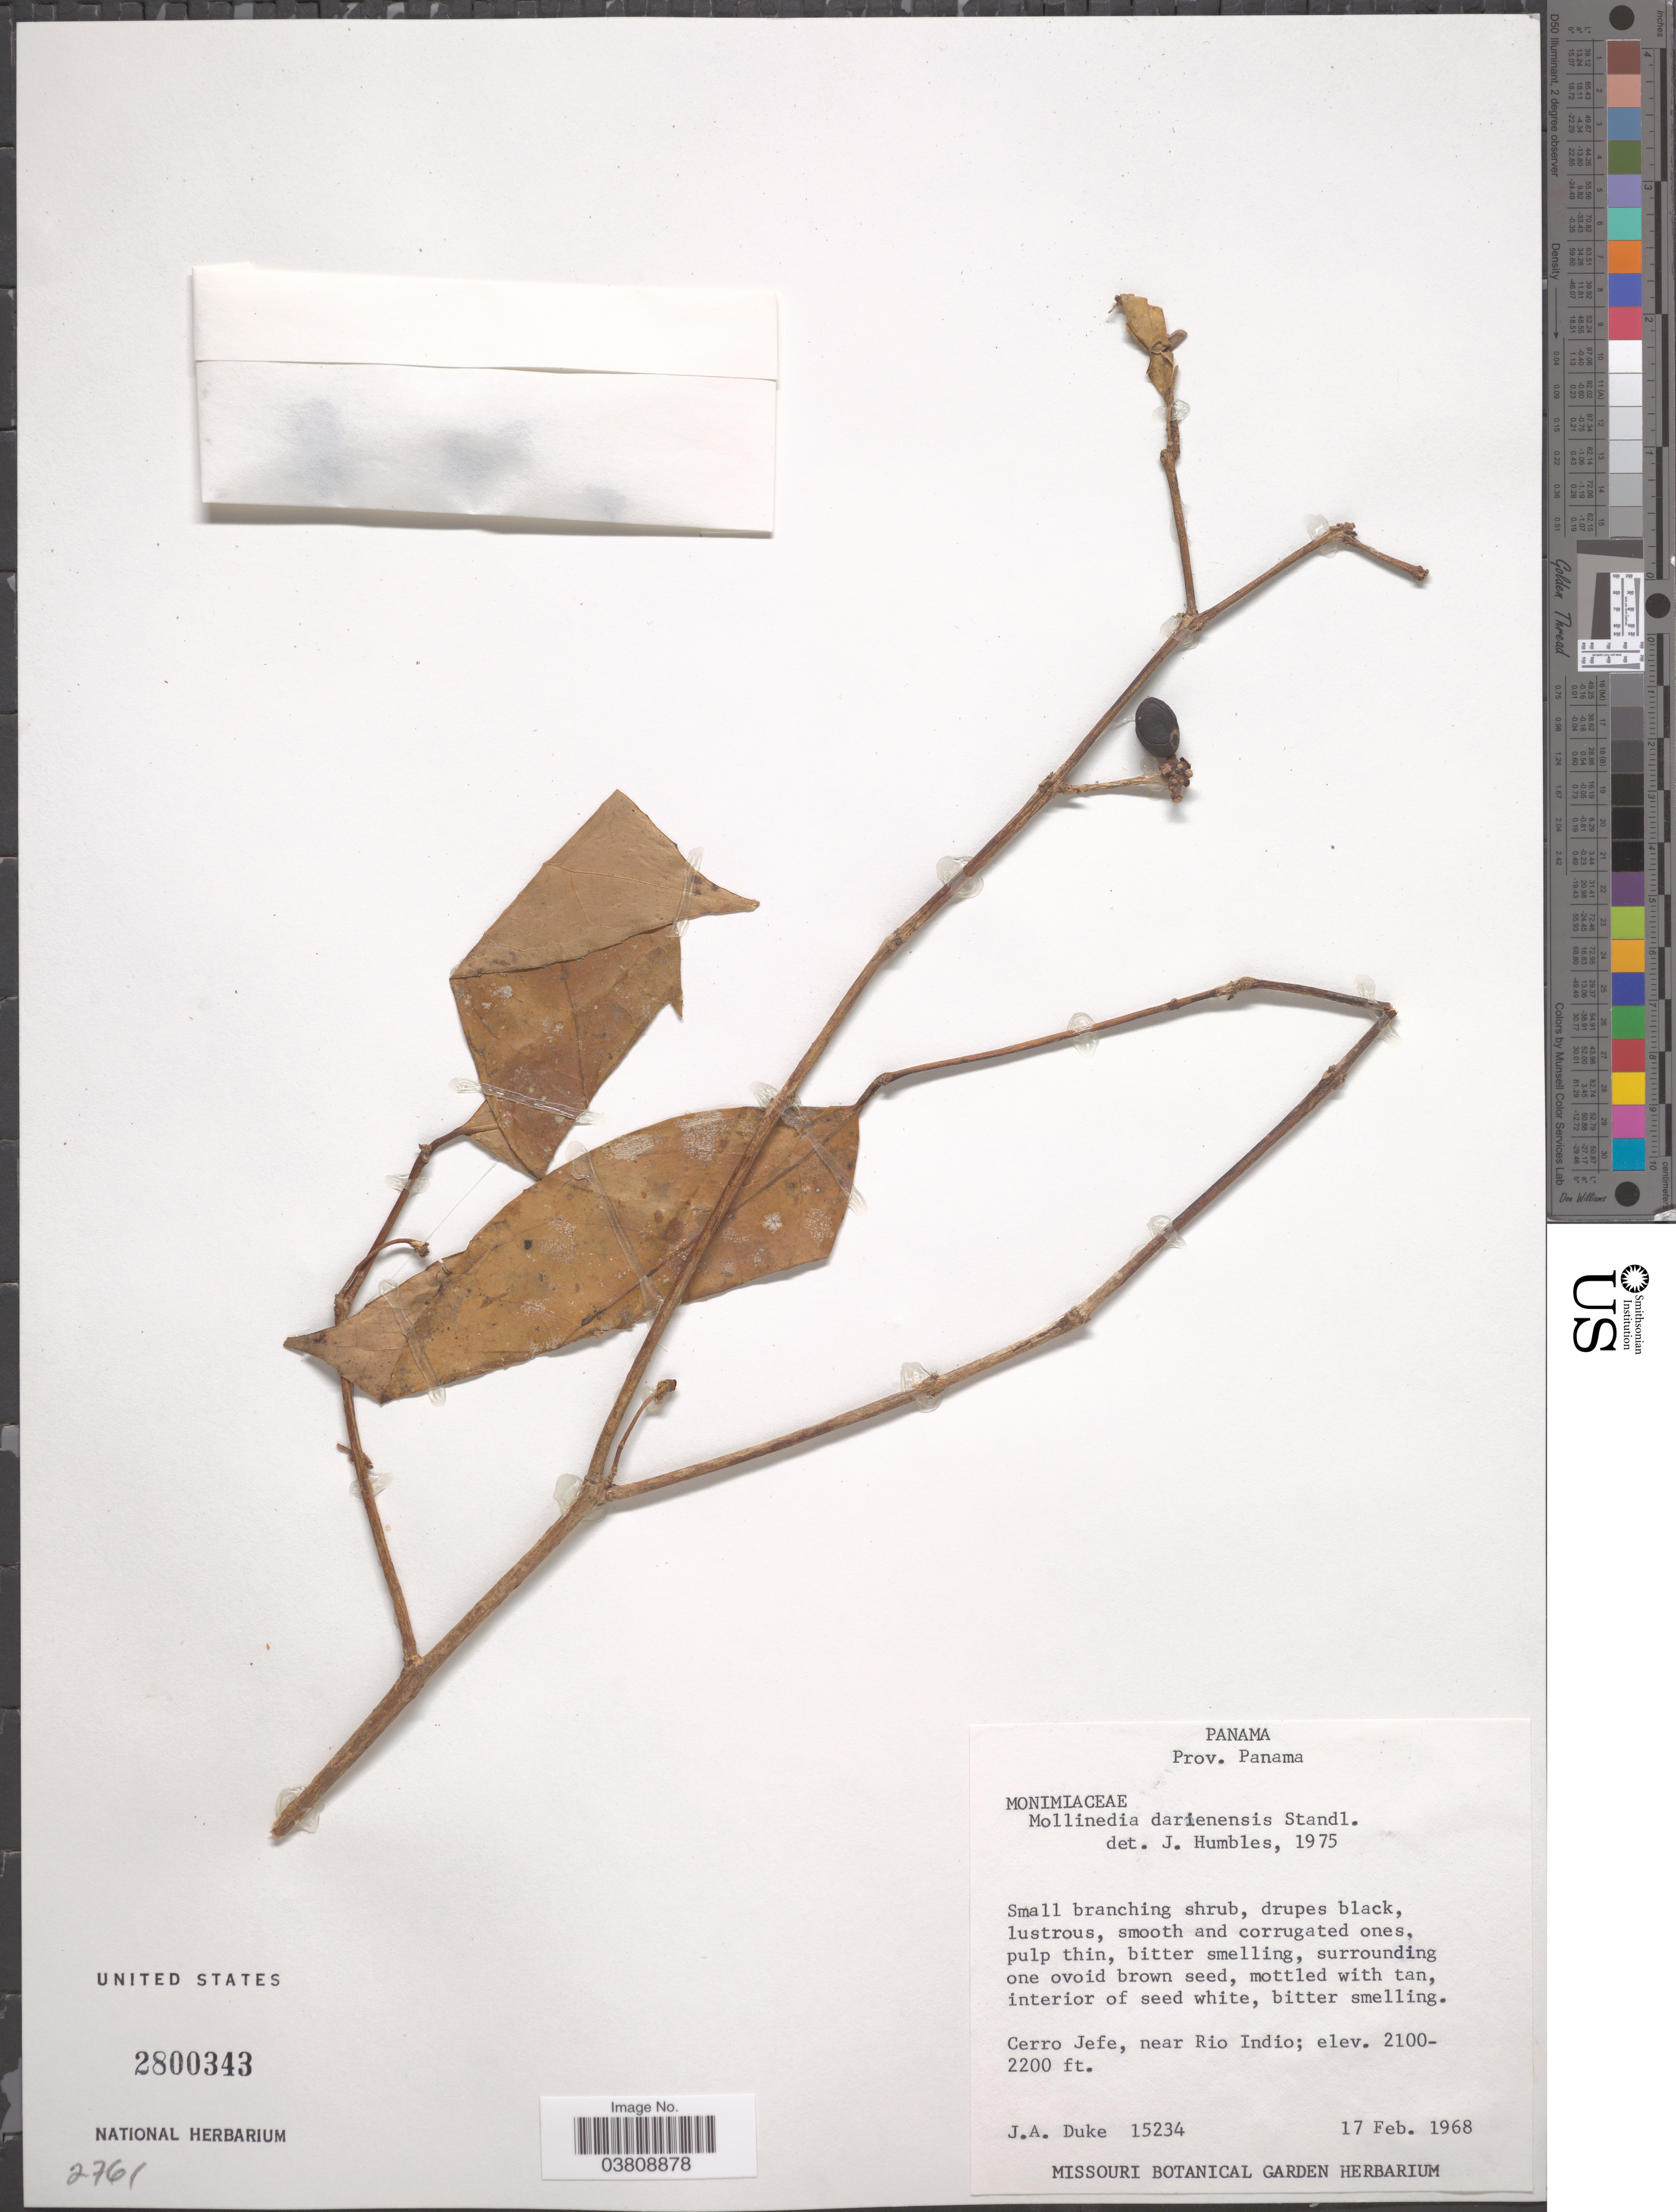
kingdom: Plantae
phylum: Tracheophyta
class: Magnoliopsida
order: Laurales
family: Monimiaceae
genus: Mollinedia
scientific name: Mollinedia darienensis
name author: Standl.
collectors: J. A. Duke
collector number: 15234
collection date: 1968-02-17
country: Panama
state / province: Panamá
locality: Cerro Jefe, near Rio Indio.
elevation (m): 640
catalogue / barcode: US 2800343